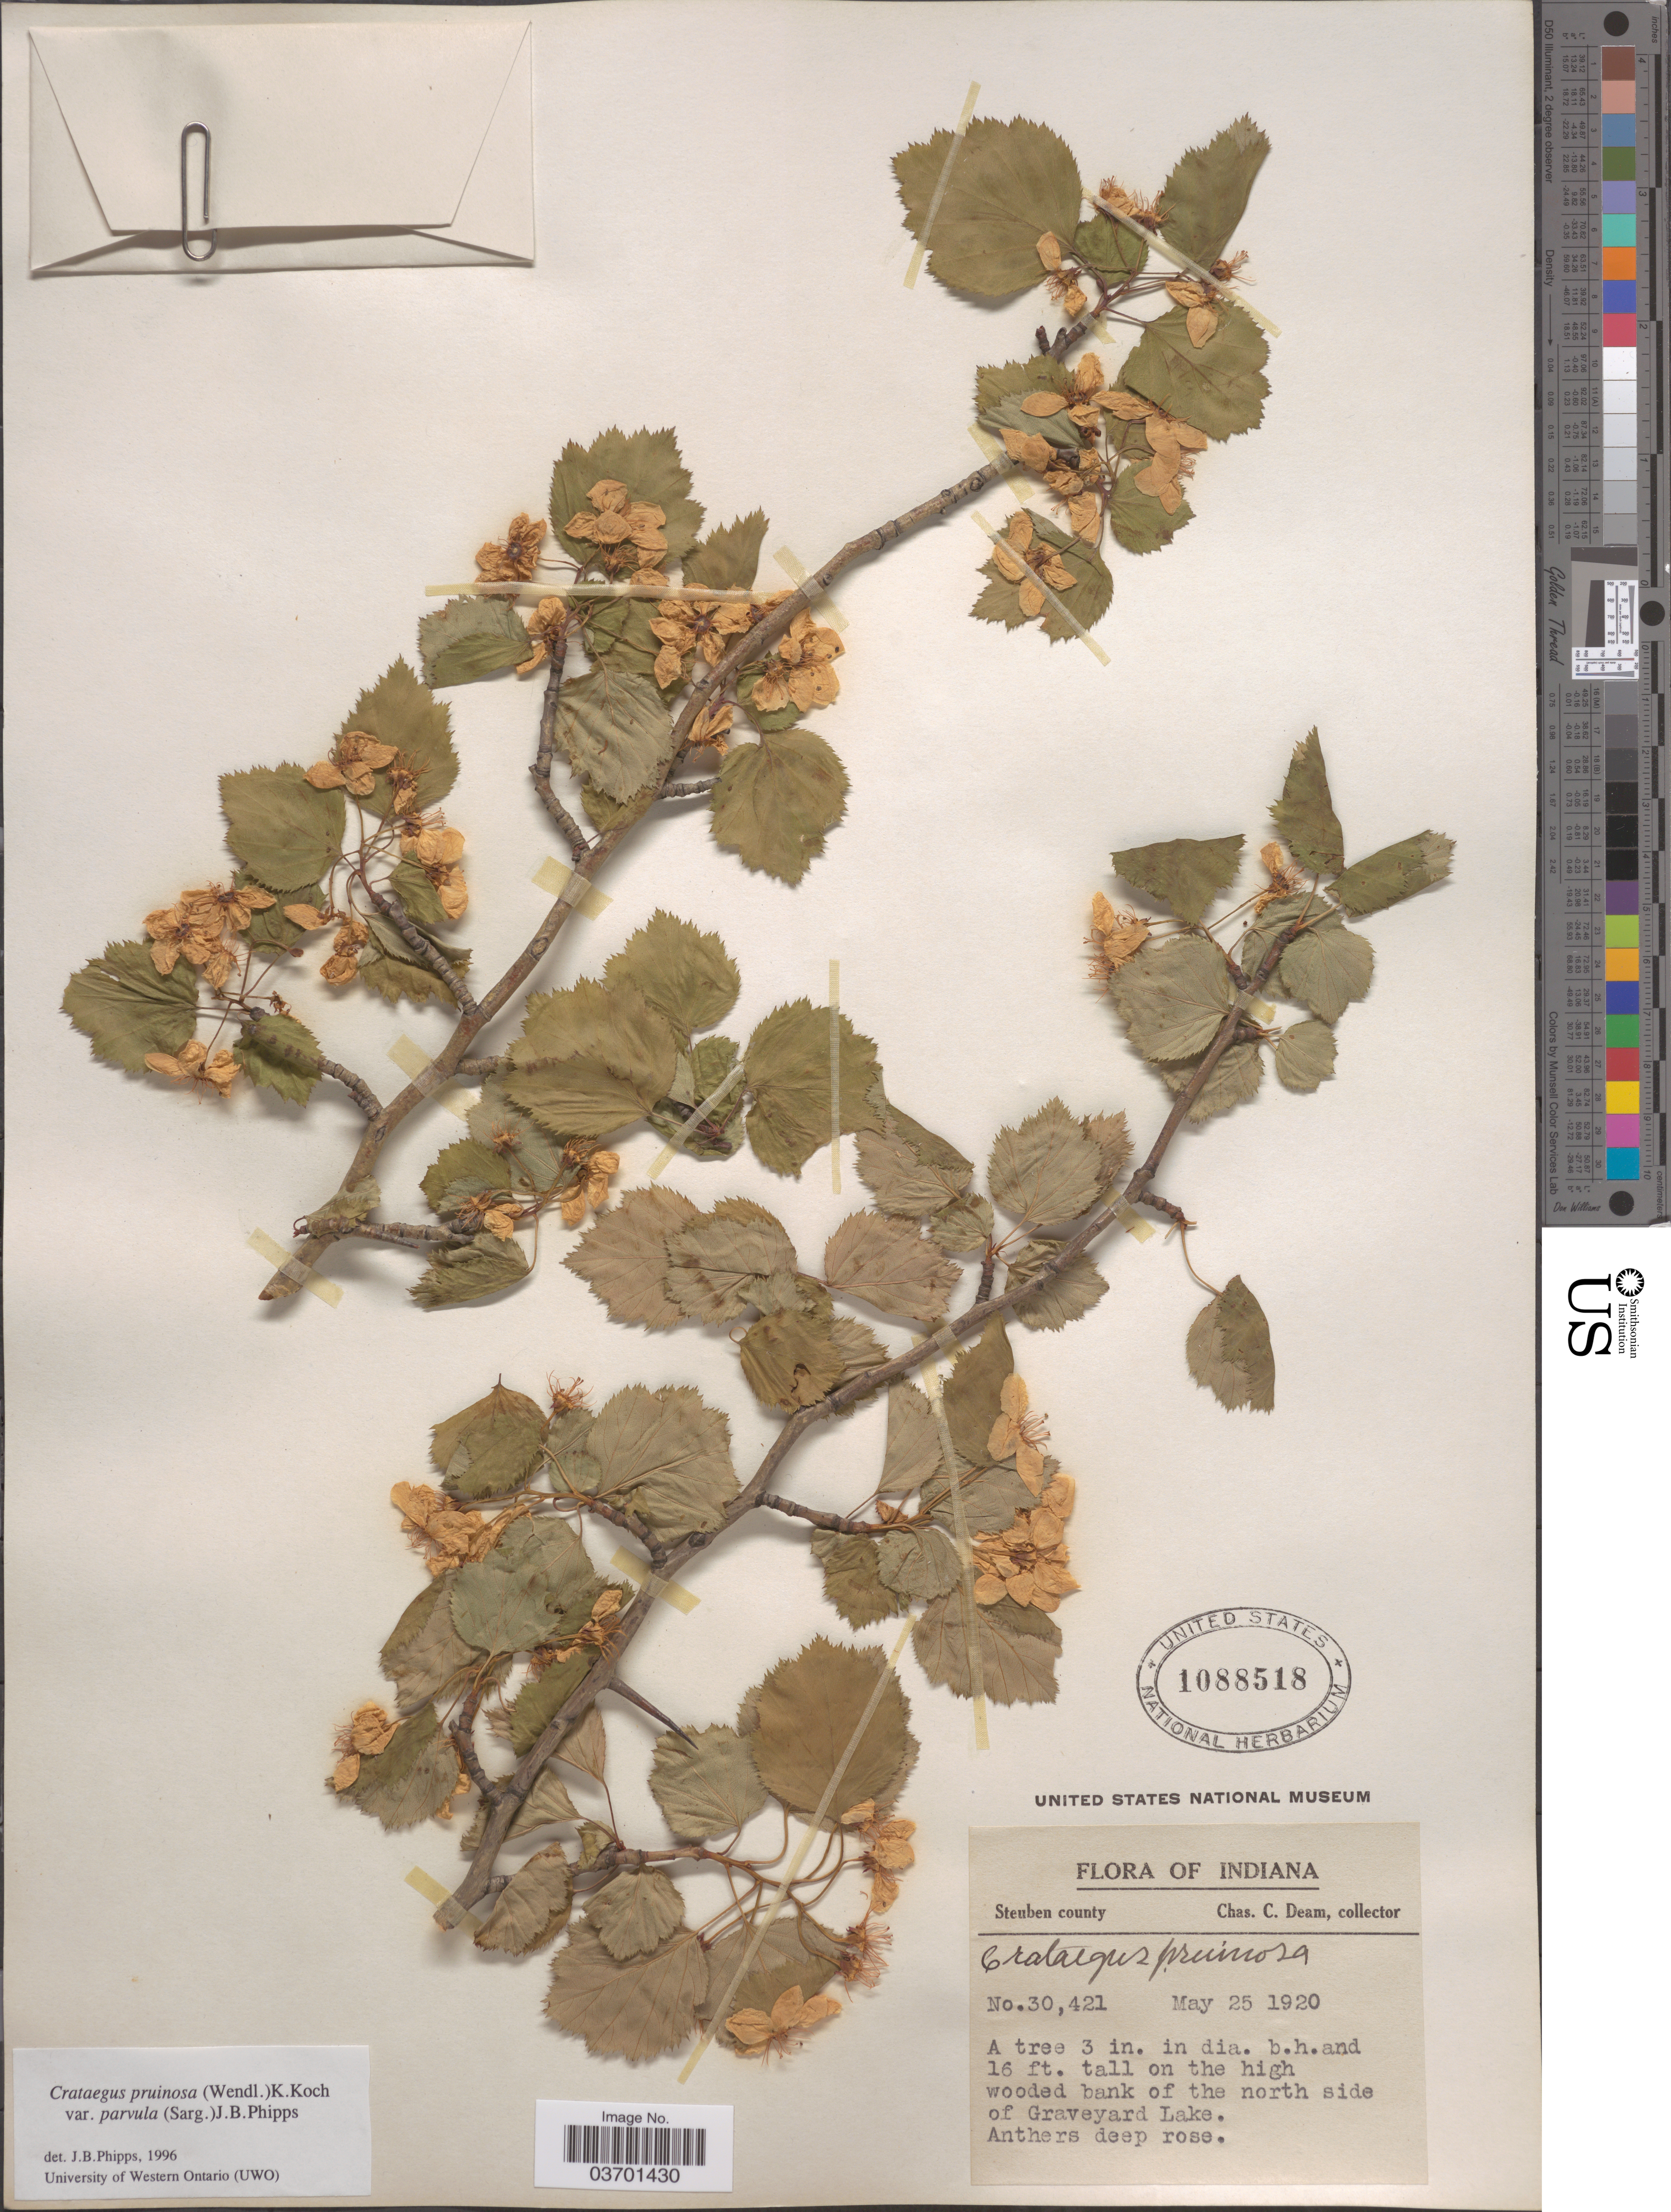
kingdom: Plantae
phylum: Tracheophyta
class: Magnoliopsida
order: Rosales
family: Rosaceae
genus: Crataegus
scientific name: Crataegus pruinosa var. parvula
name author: (Sarg.) J.B. Phipps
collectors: C. C. Deam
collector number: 30421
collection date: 1920-05-25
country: United States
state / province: Indiana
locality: Steuben county. Wooded bank of the north side of Graveyard Lake.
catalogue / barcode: US 1088518